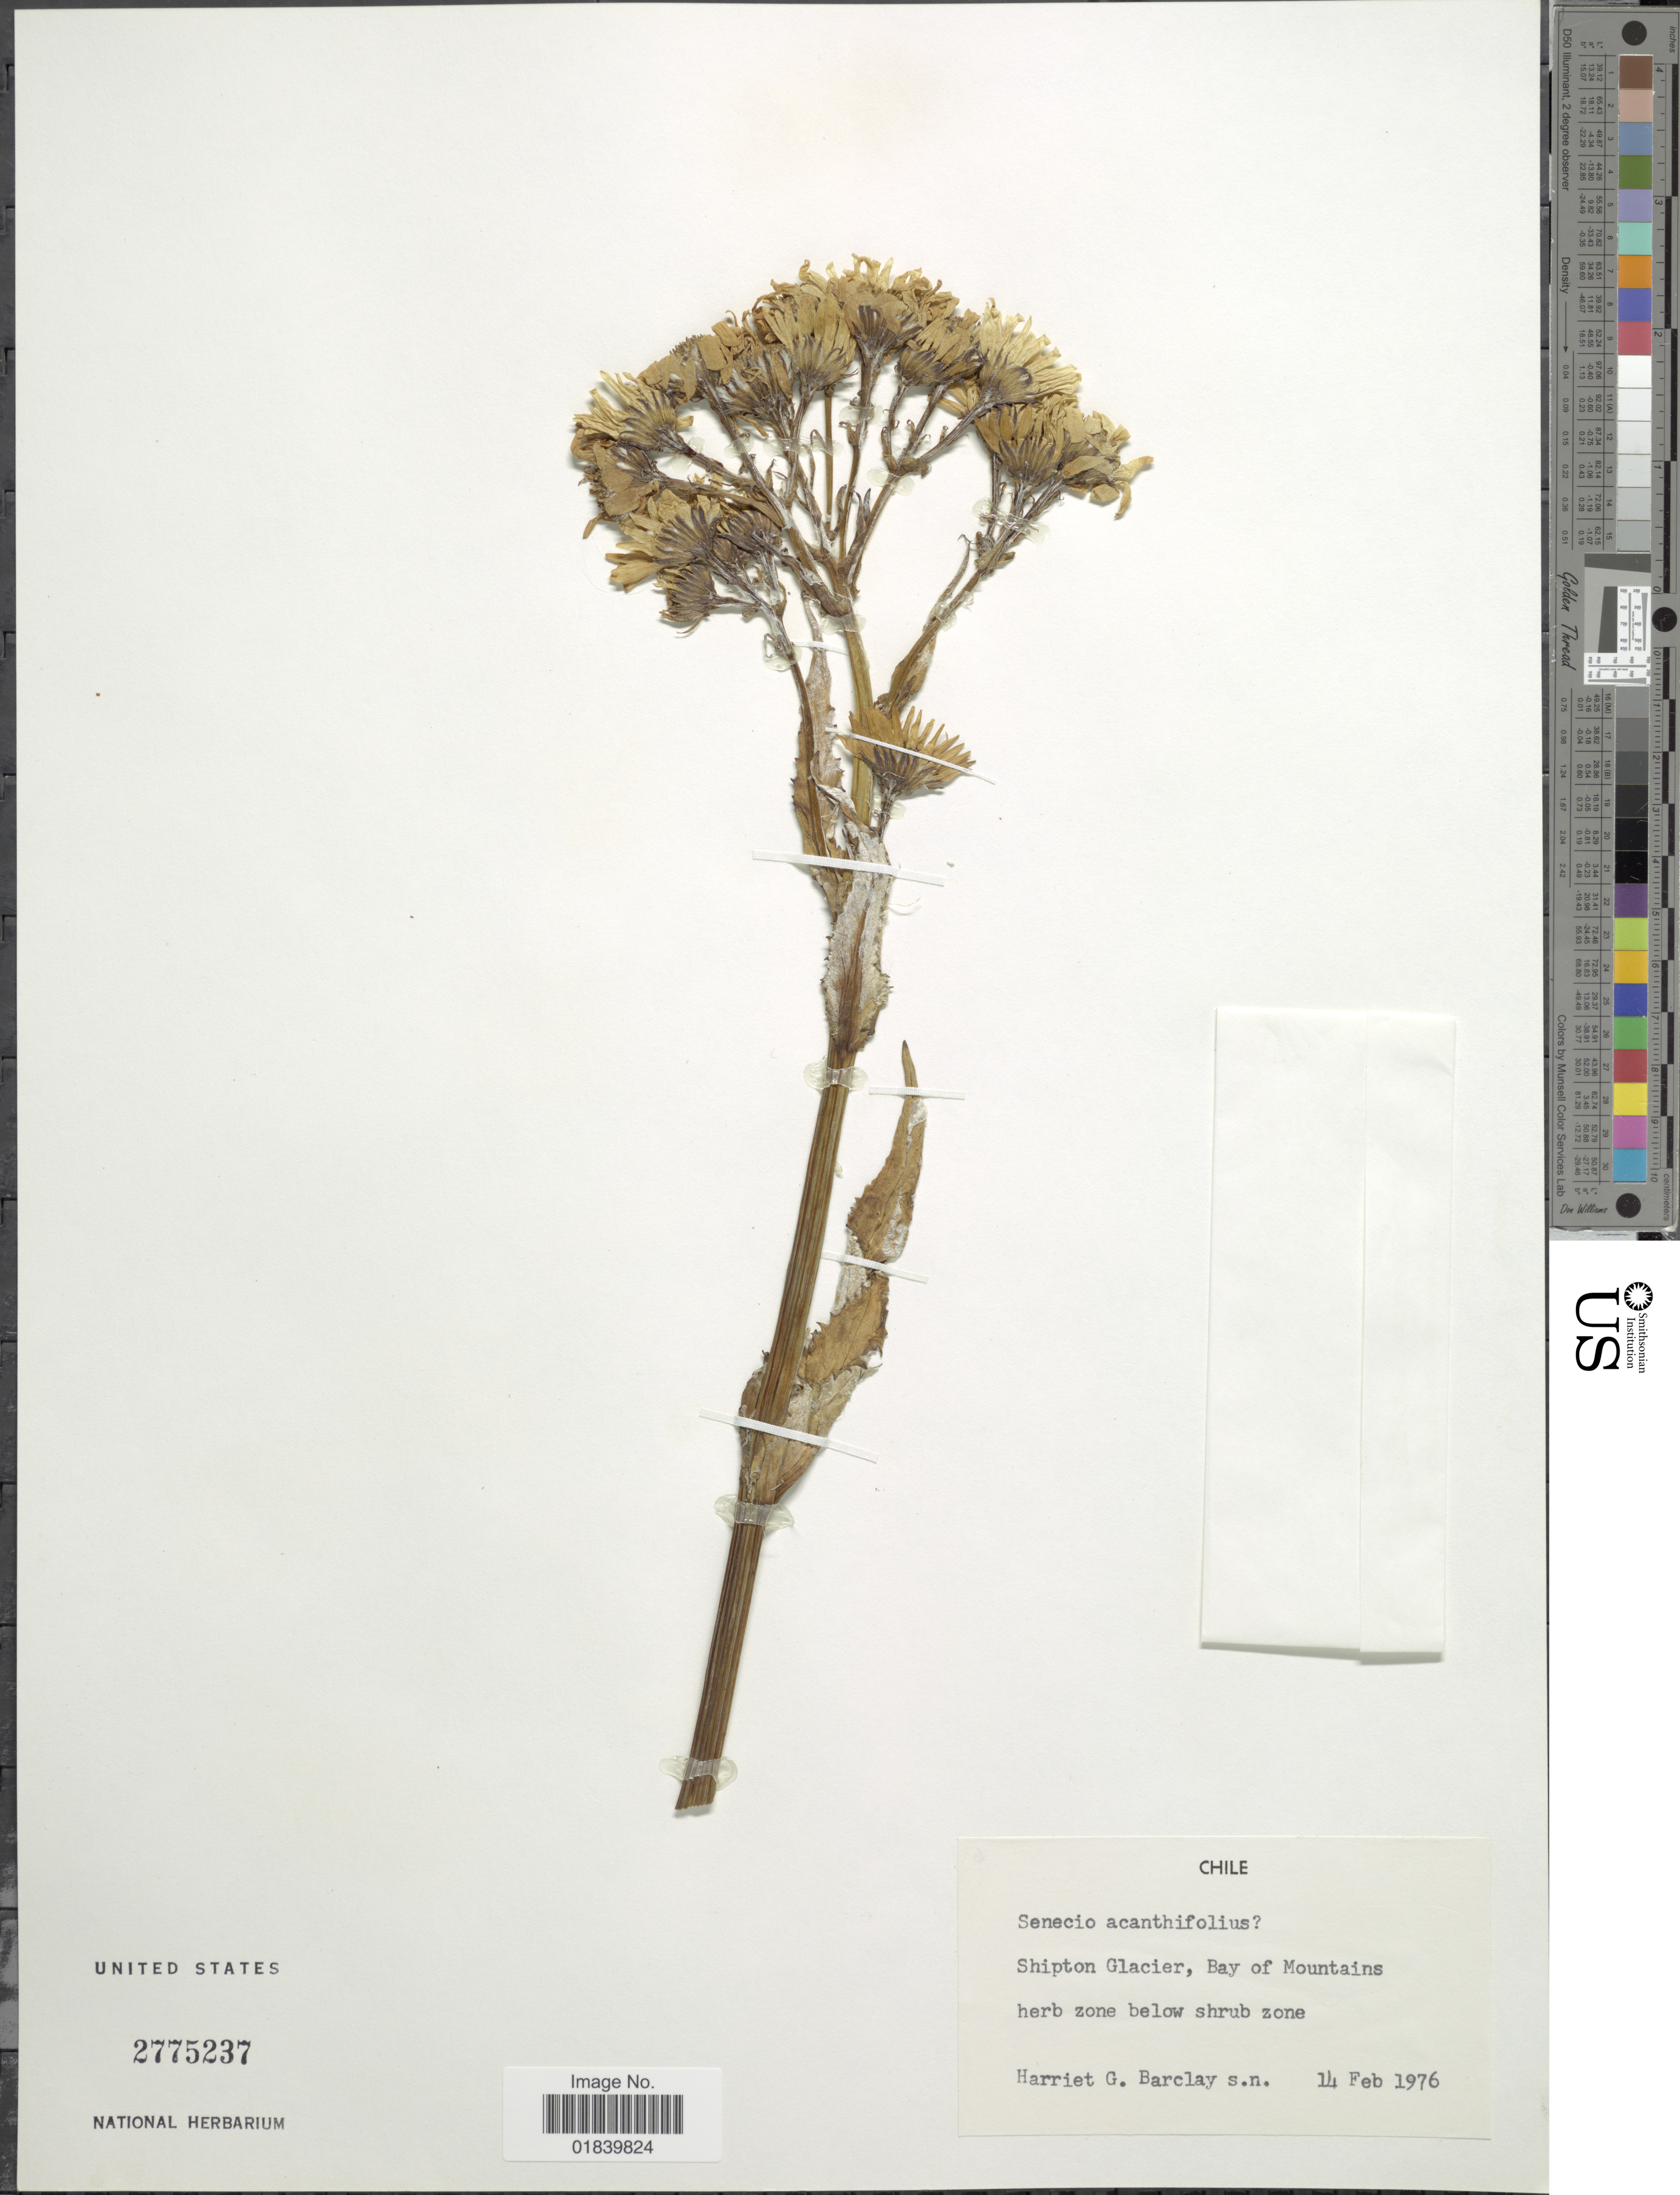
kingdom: Plantae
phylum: Tracheophyta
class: Magnoliopsida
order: Asterales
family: Asteraceae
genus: Senecio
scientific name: Senecio acanthifolius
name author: Hombr. & Jacquinot ex Decne.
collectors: H. G. Barclay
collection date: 1976-02-14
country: Chile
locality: Chile. Shipton Glacier, Bay of Mountains herb zone below shrubs zone.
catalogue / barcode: US 2775237